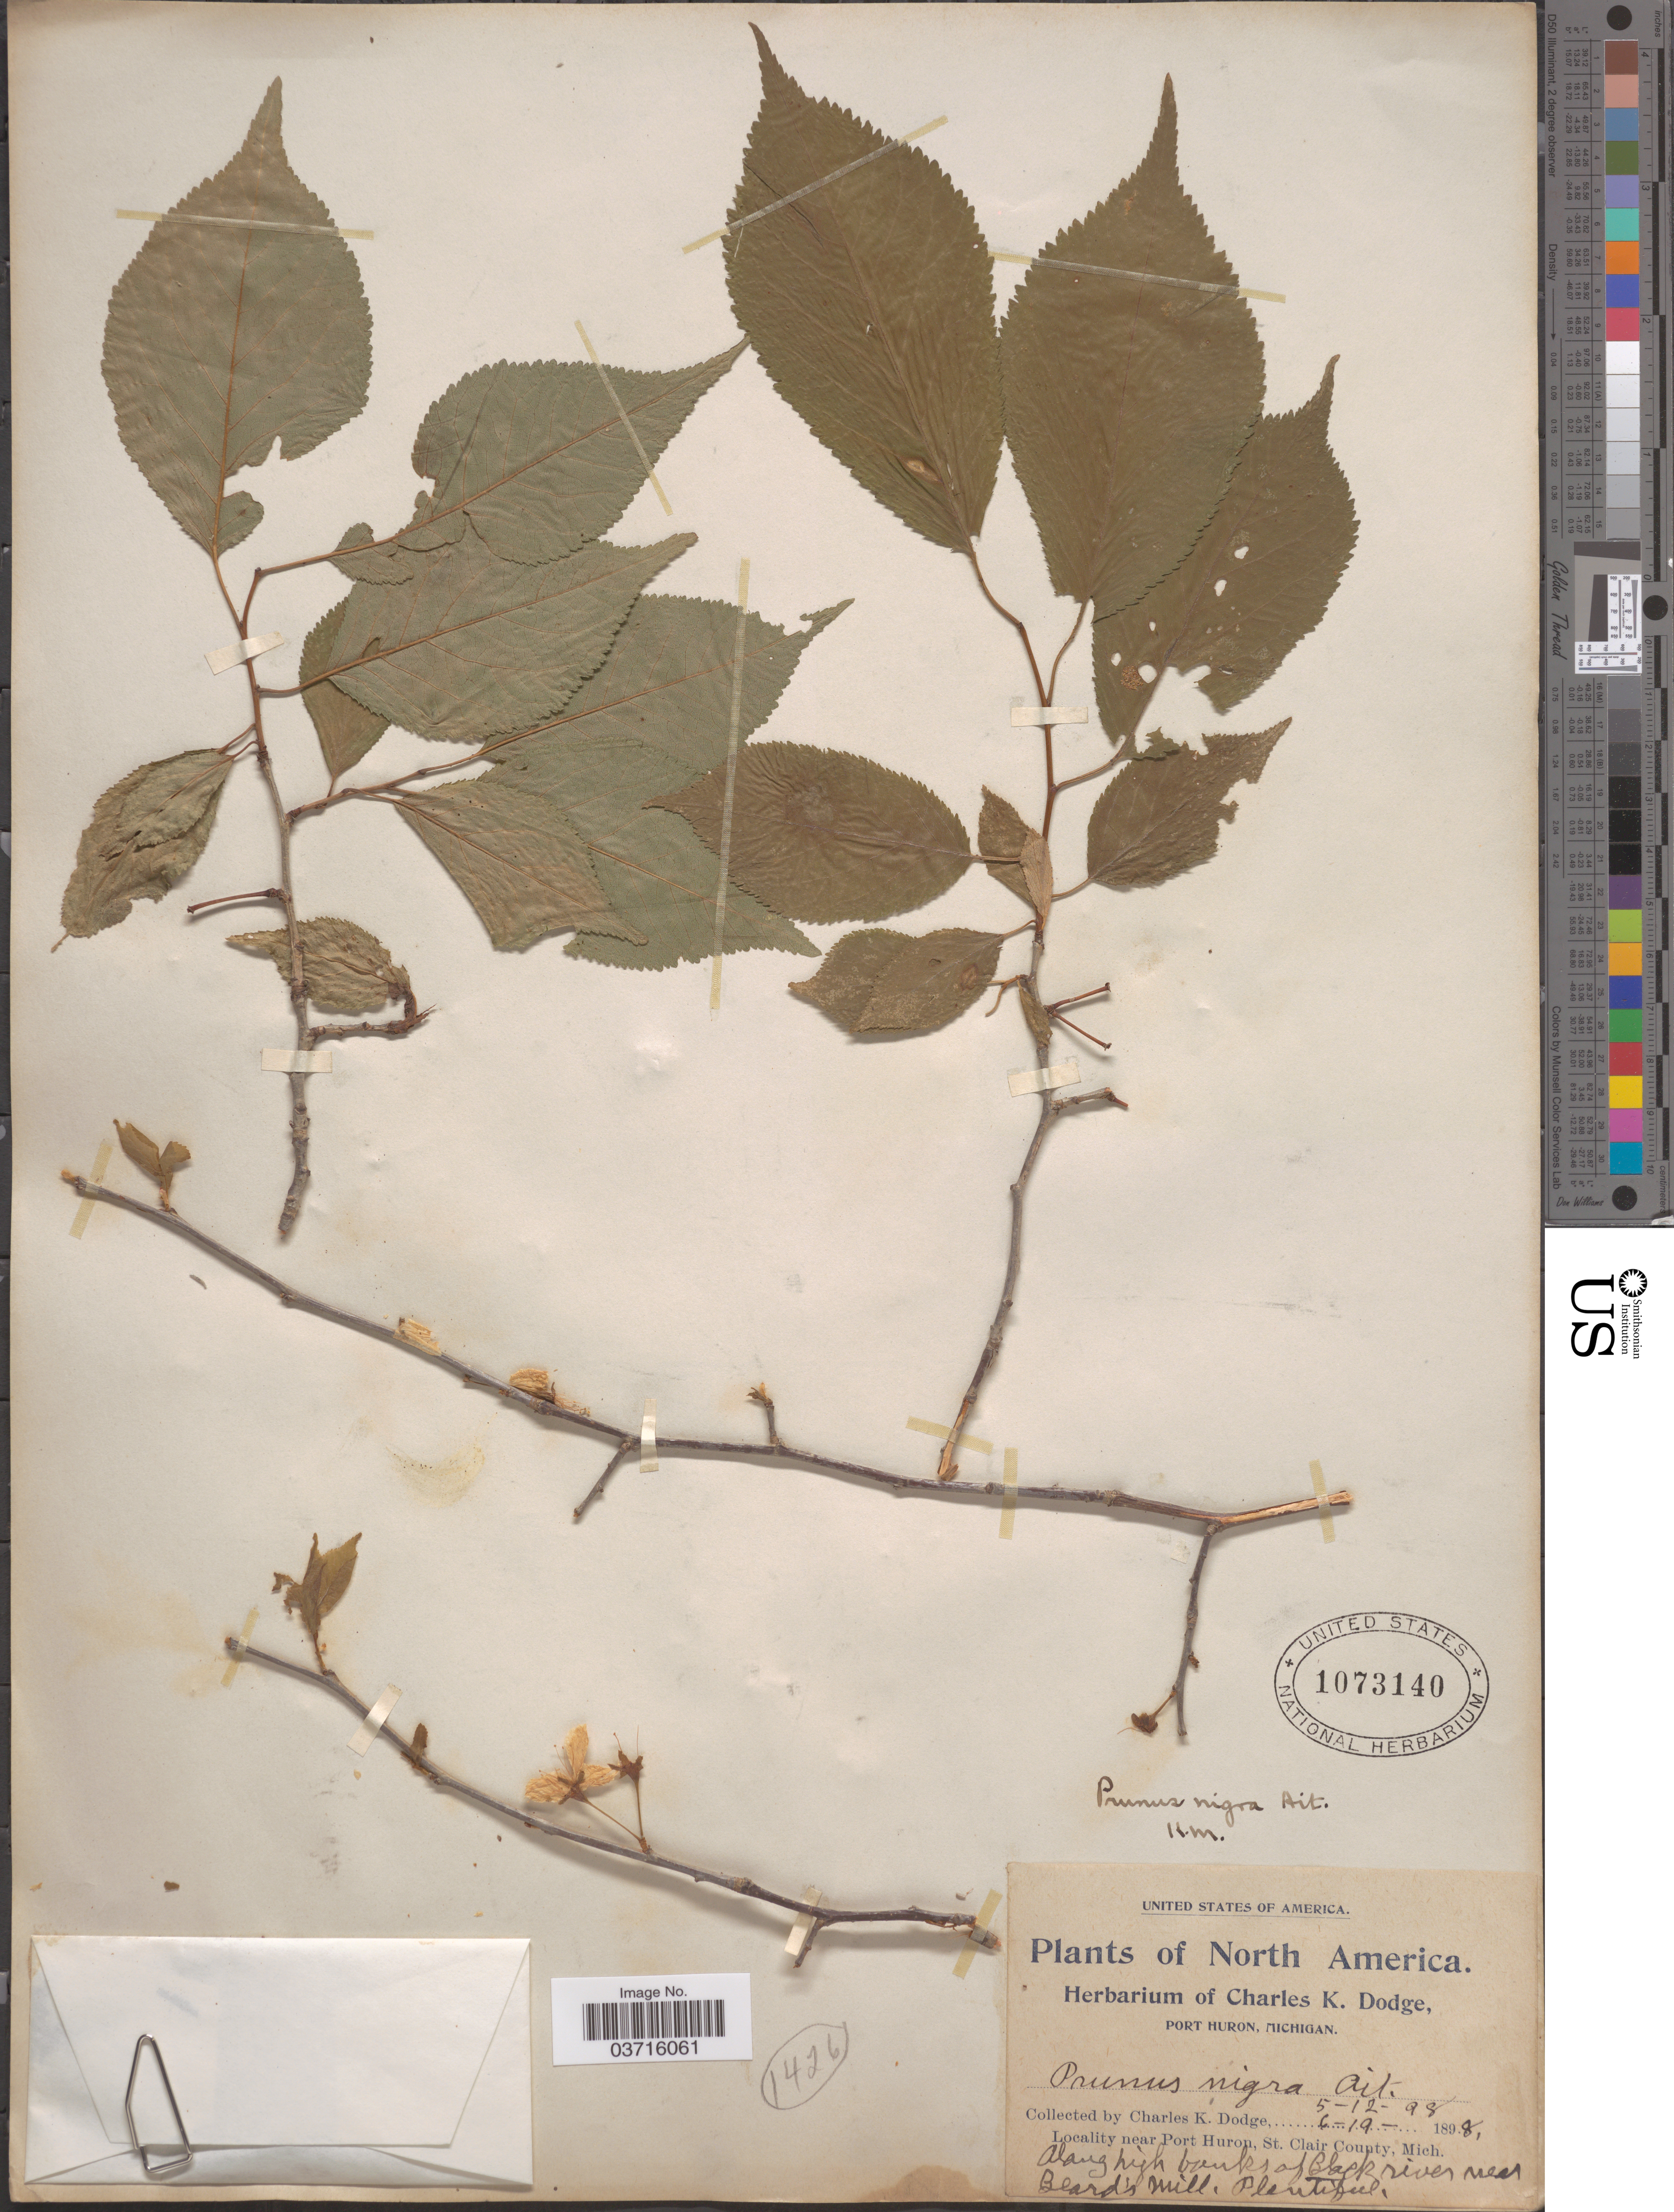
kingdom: Plantae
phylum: Tracheophyta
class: Magnoliopsida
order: Rosales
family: Rosaceae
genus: Prunus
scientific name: Prunus nigra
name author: Wight & Hedrick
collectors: C. K. Dodge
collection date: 1898-05-12/1898-06-19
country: United States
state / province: Michigan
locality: Near Port Huron, St. Clair County. Along high banks of Black river near Blard's Mill.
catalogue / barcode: US 1073140